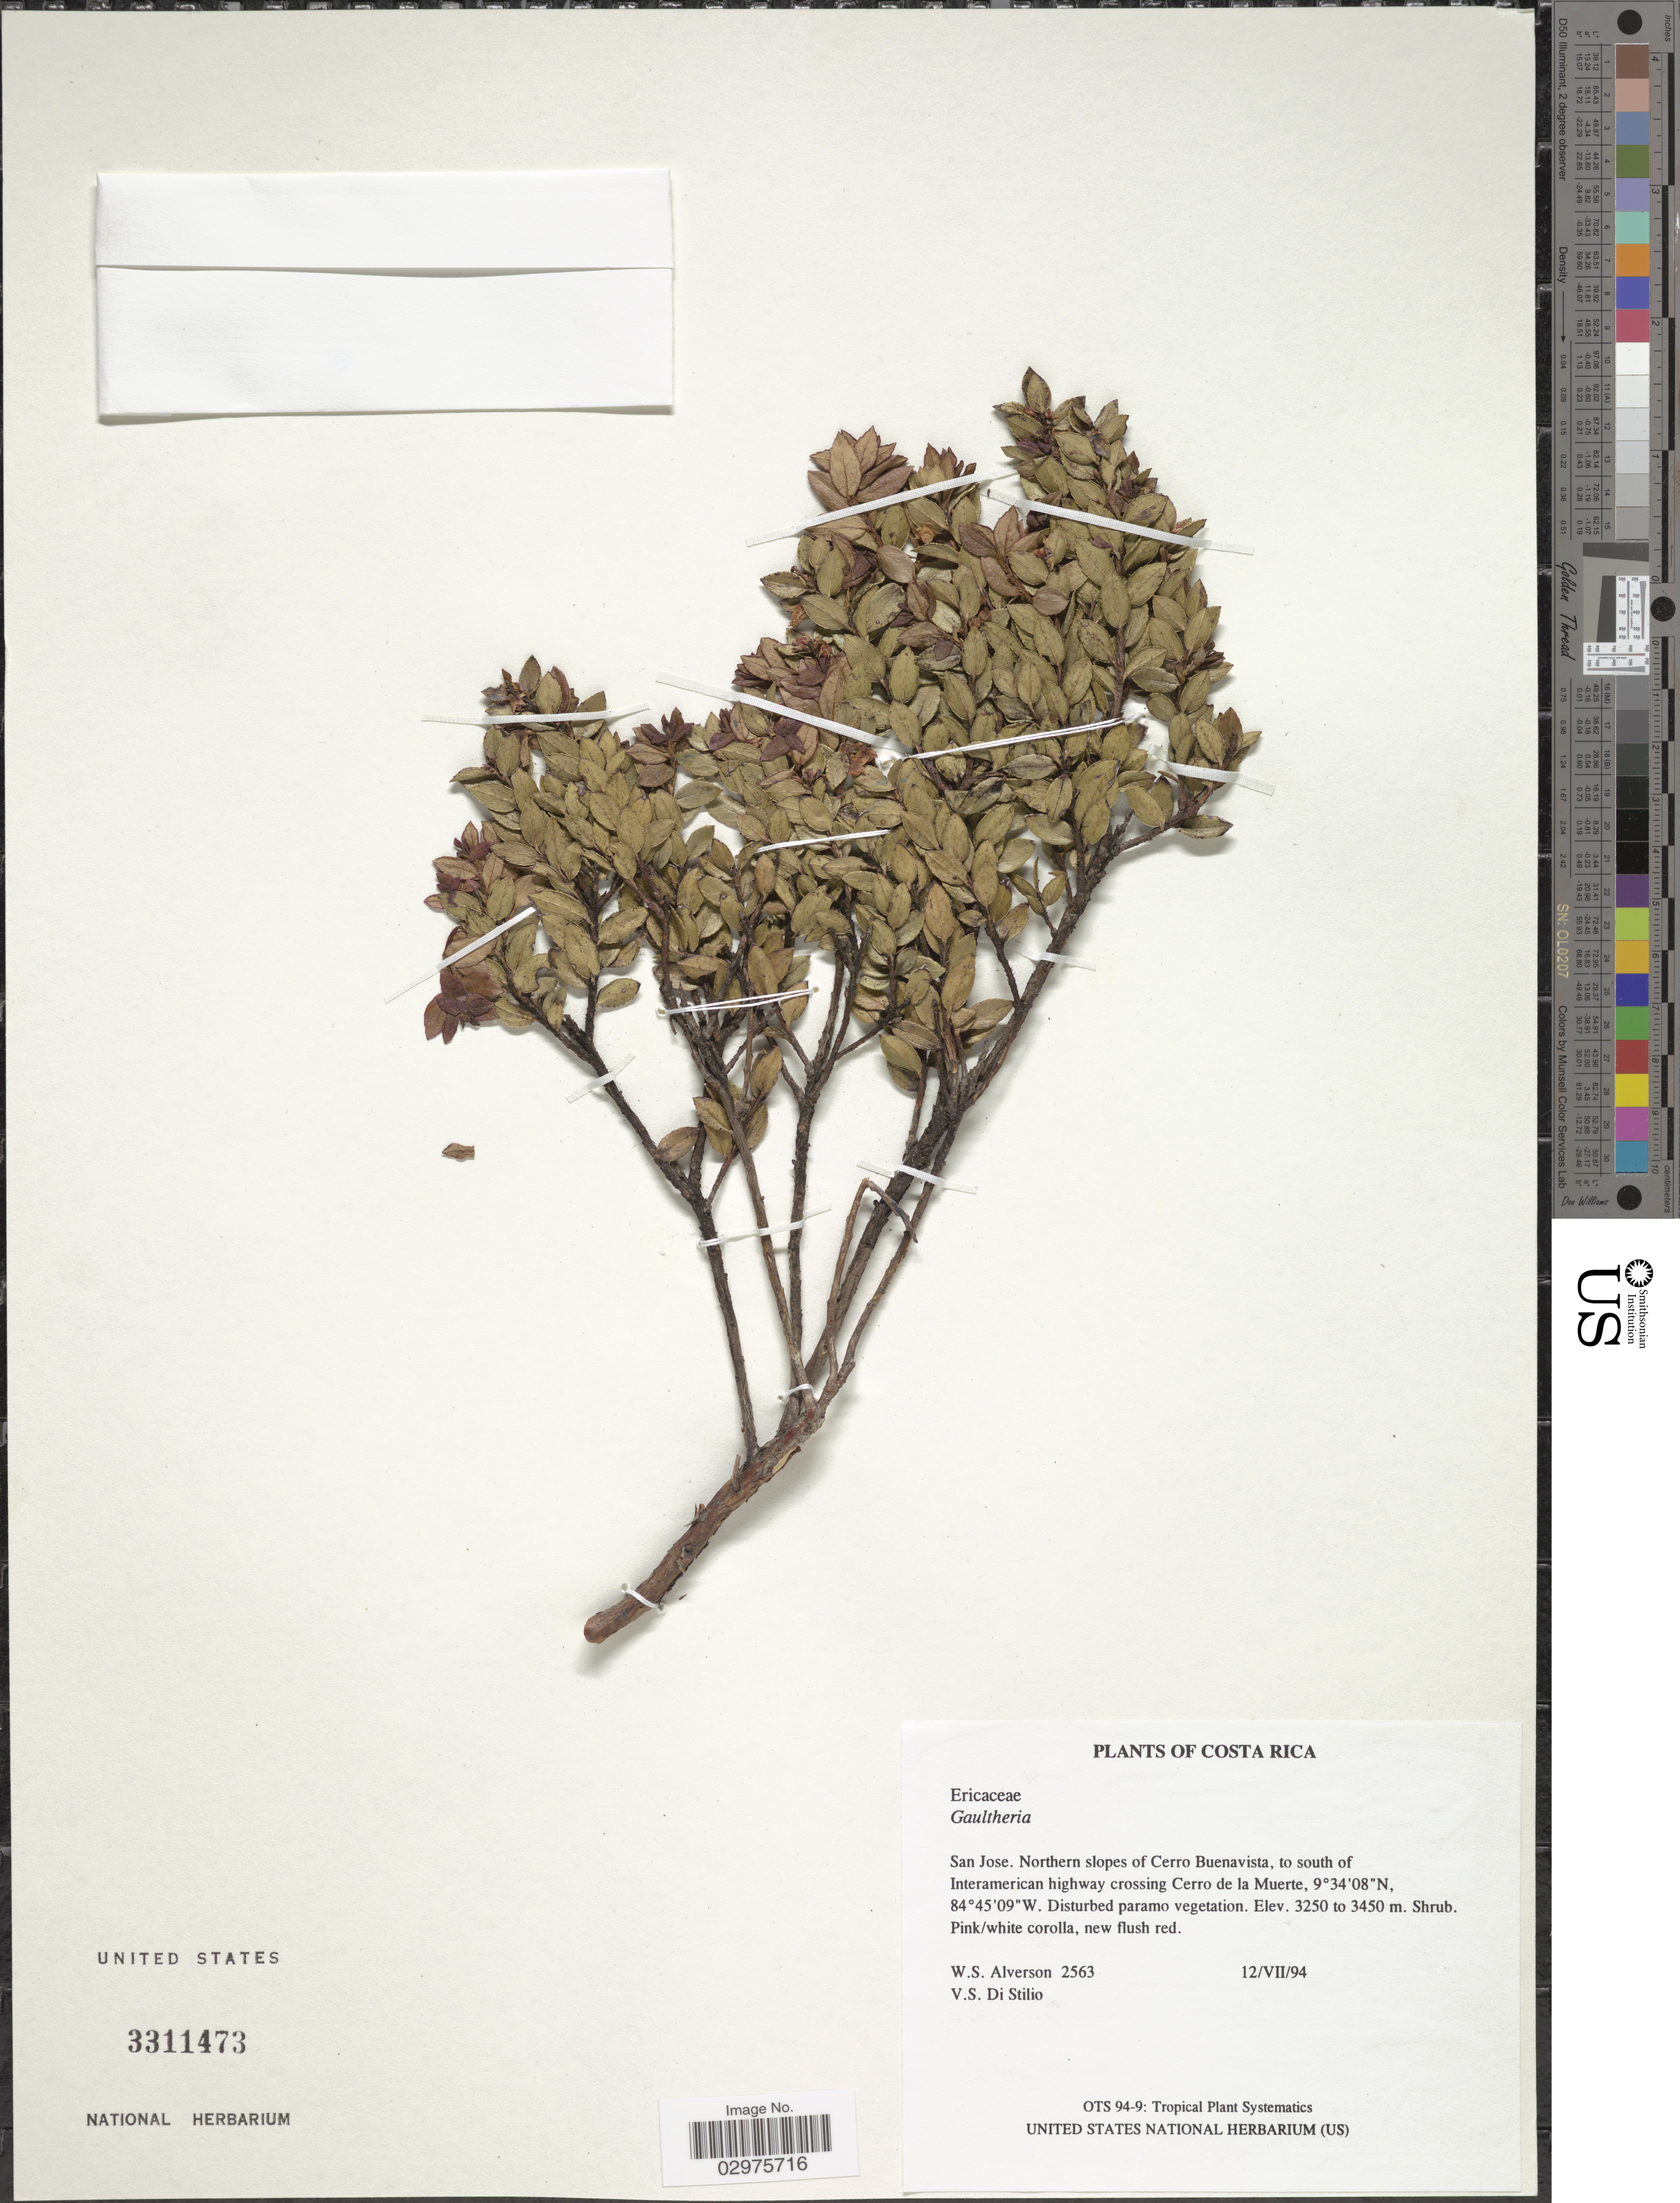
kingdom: Plantae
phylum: Tracheophyta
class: Magnoliopsida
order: Ericales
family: Ericaceae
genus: Gaultheria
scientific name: Gaultheria sp.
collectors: W. S. Alverson & V. Di Stilio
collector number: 2563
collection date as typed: Transcribed d/m/y: 12/7/94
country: Costa Rica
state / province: San José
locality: Northern slopes of Cerro Buenavista, to south of Interamerican highway crossing Cerro de la Muerte.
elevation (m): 3250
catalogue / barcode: US 3311473